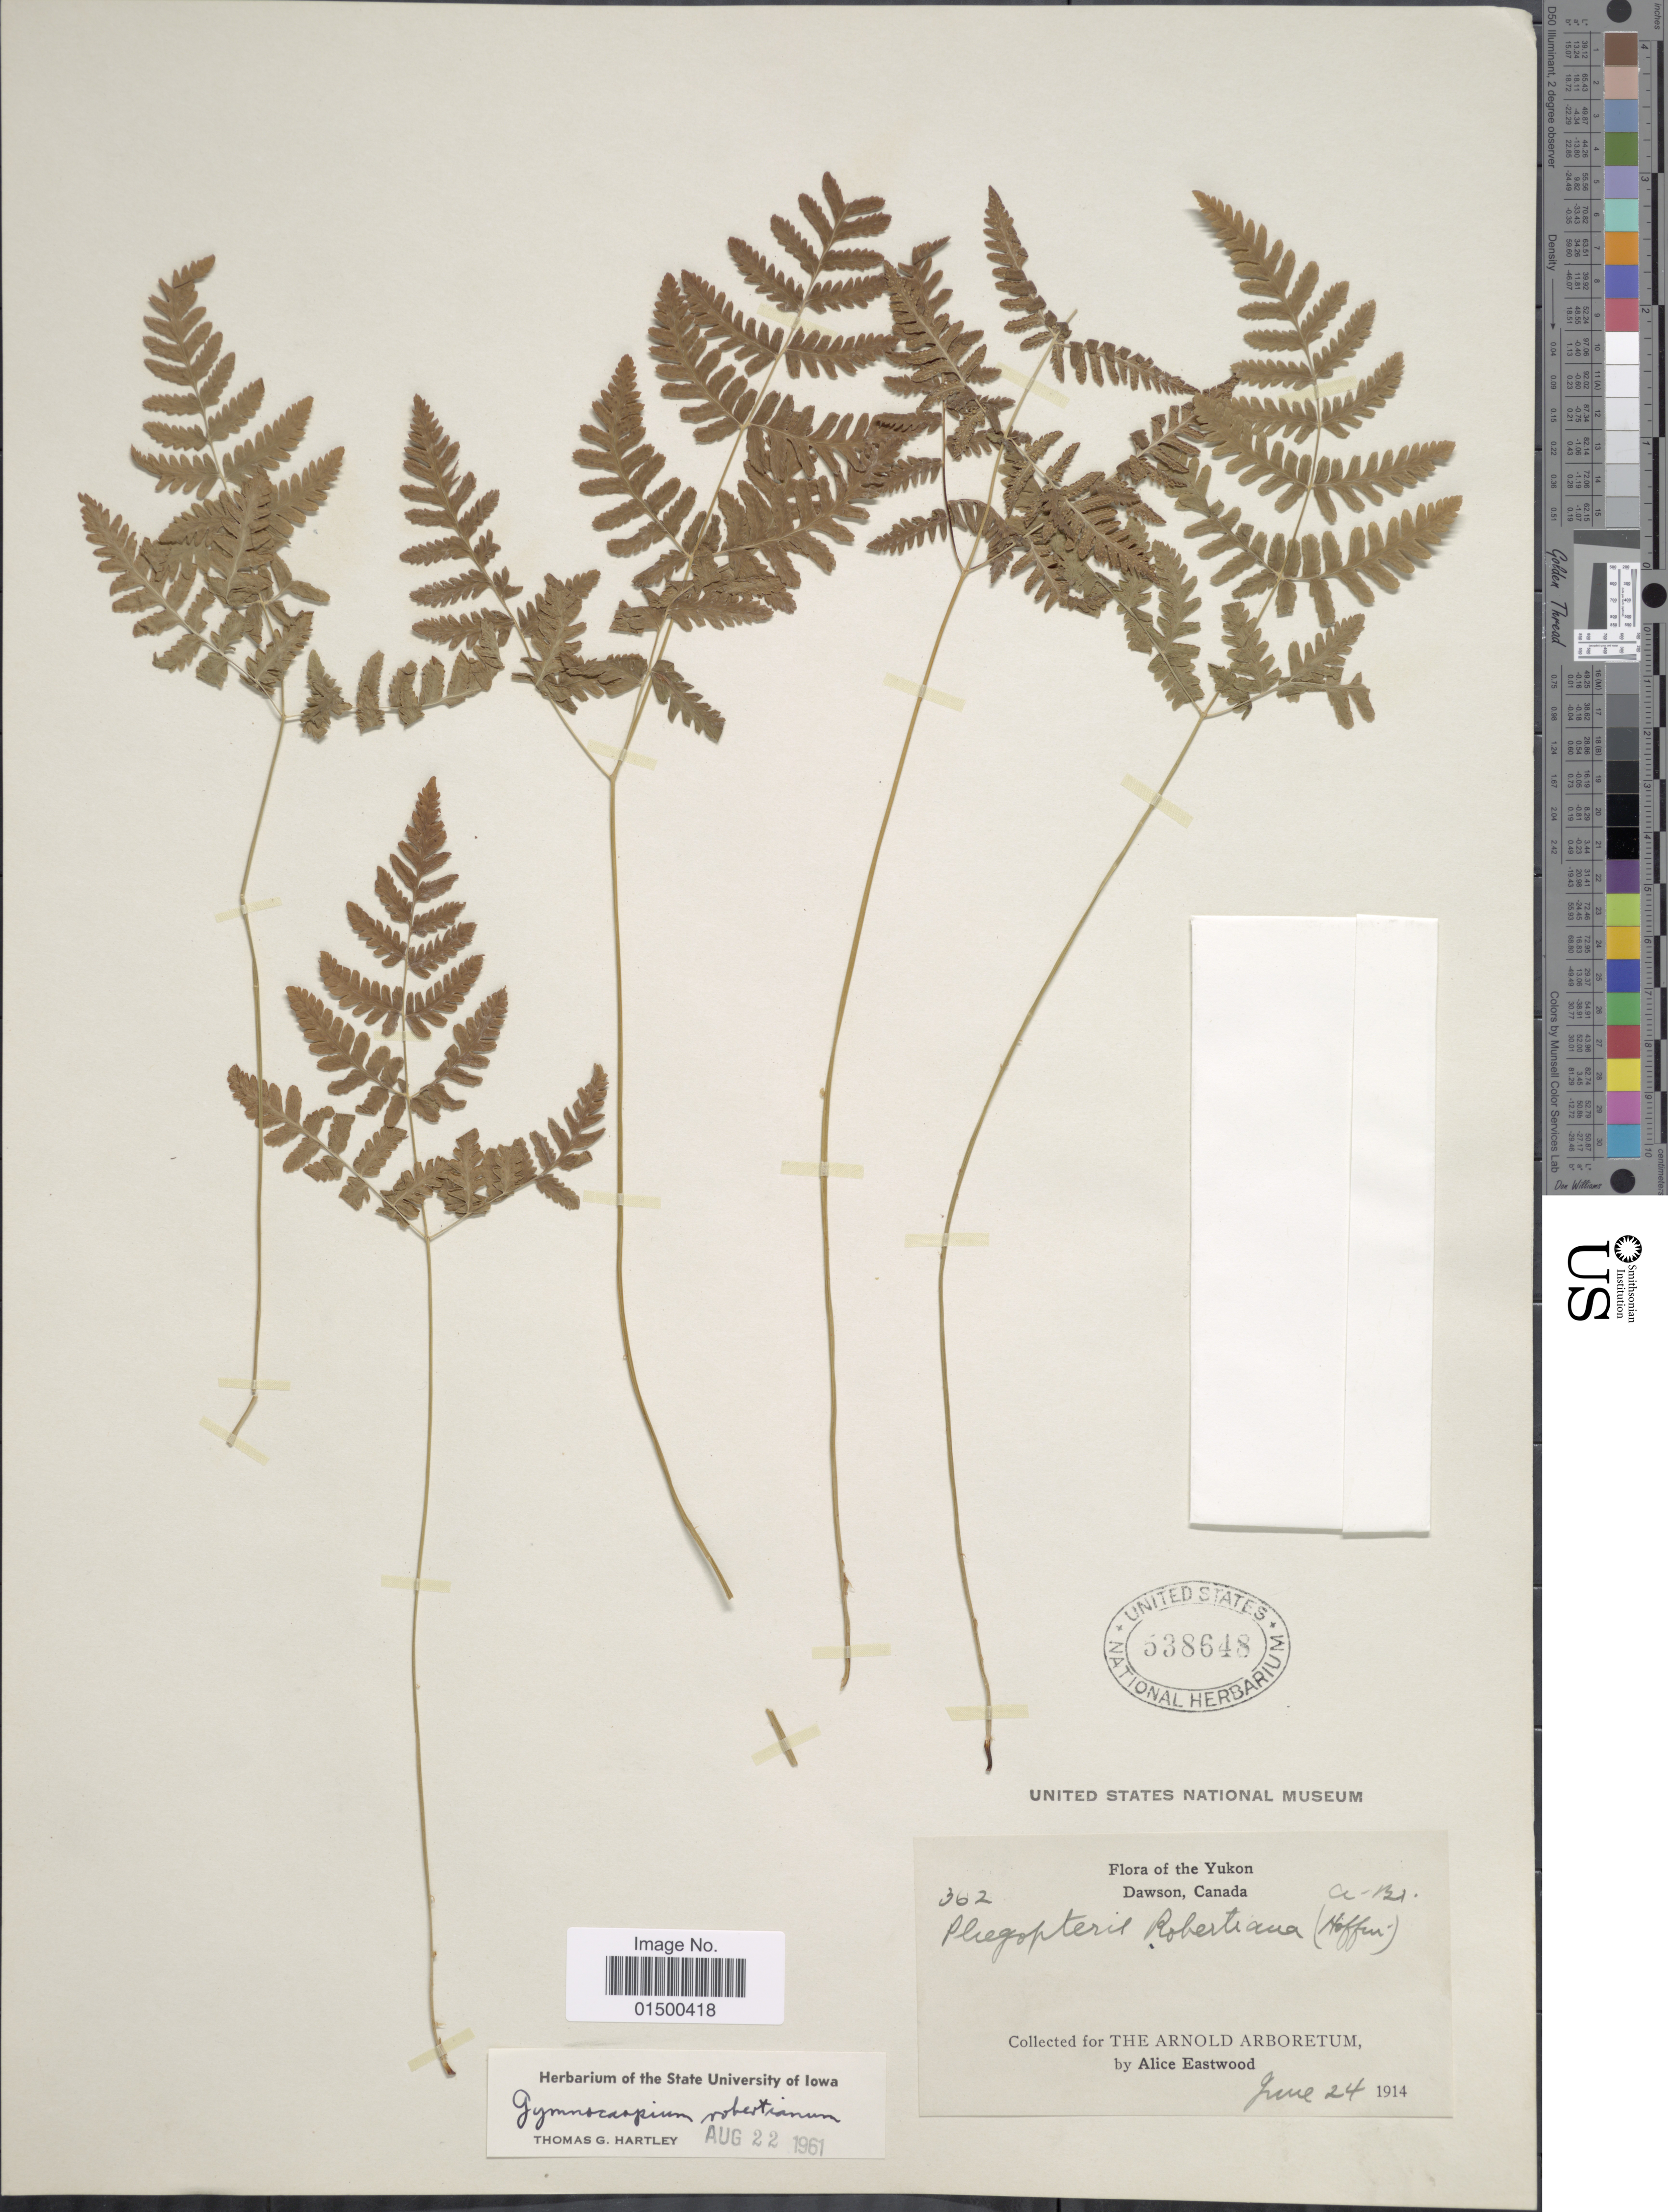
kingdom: Plantae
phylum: Tracheophyta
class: Polypodiopsida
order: Polypodiales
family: Cystopteridaceae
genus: Gymnocarpium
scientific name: Gymnocarpium robertianum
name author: (Hoffm.) Newman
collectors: A. Eastwood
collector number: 362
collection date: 1914-06-24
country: Canada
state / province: Yukon Territory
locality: Dawson, Canada.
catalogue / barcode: US 538648